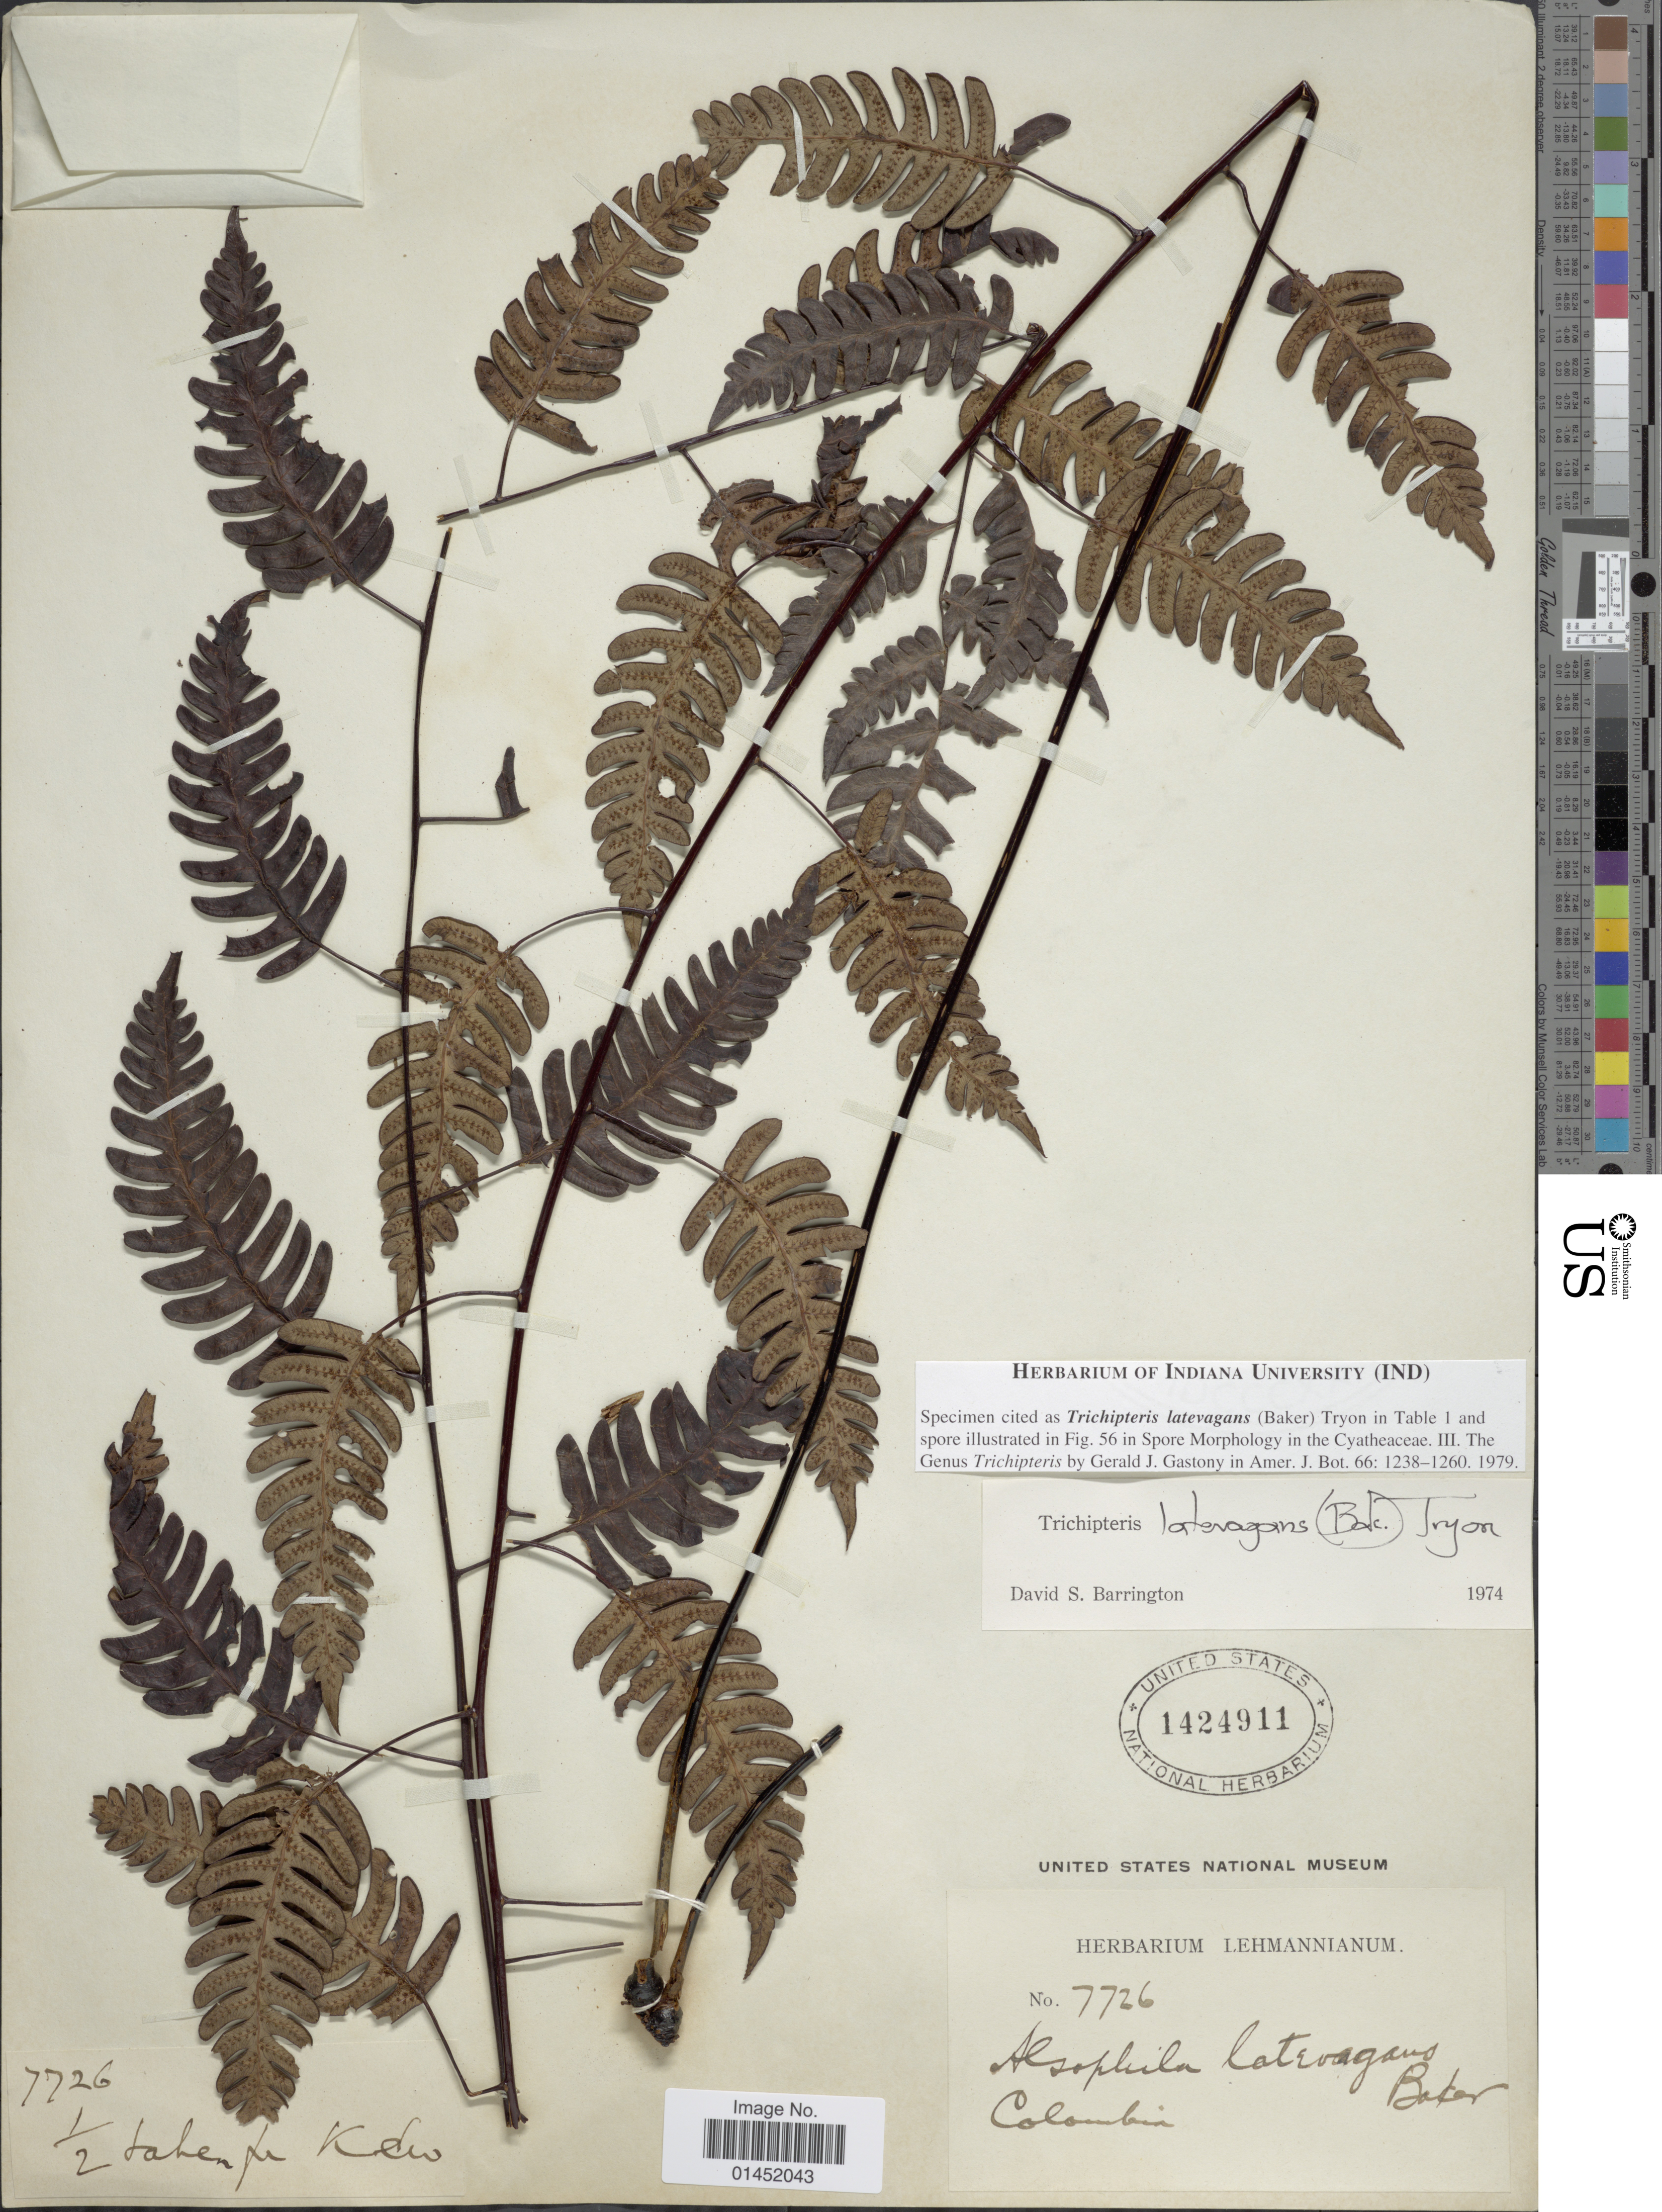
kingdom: Plantae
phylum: Tracheophyta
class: Polypodiopsida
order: Cyatheales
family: Cyatheaceae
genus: Cyathea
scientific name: Cyathea latevagans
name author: (Baker) Domin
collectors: ex herb. Lehmannianum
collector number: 7726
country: Colombia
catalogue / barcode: US 1424911